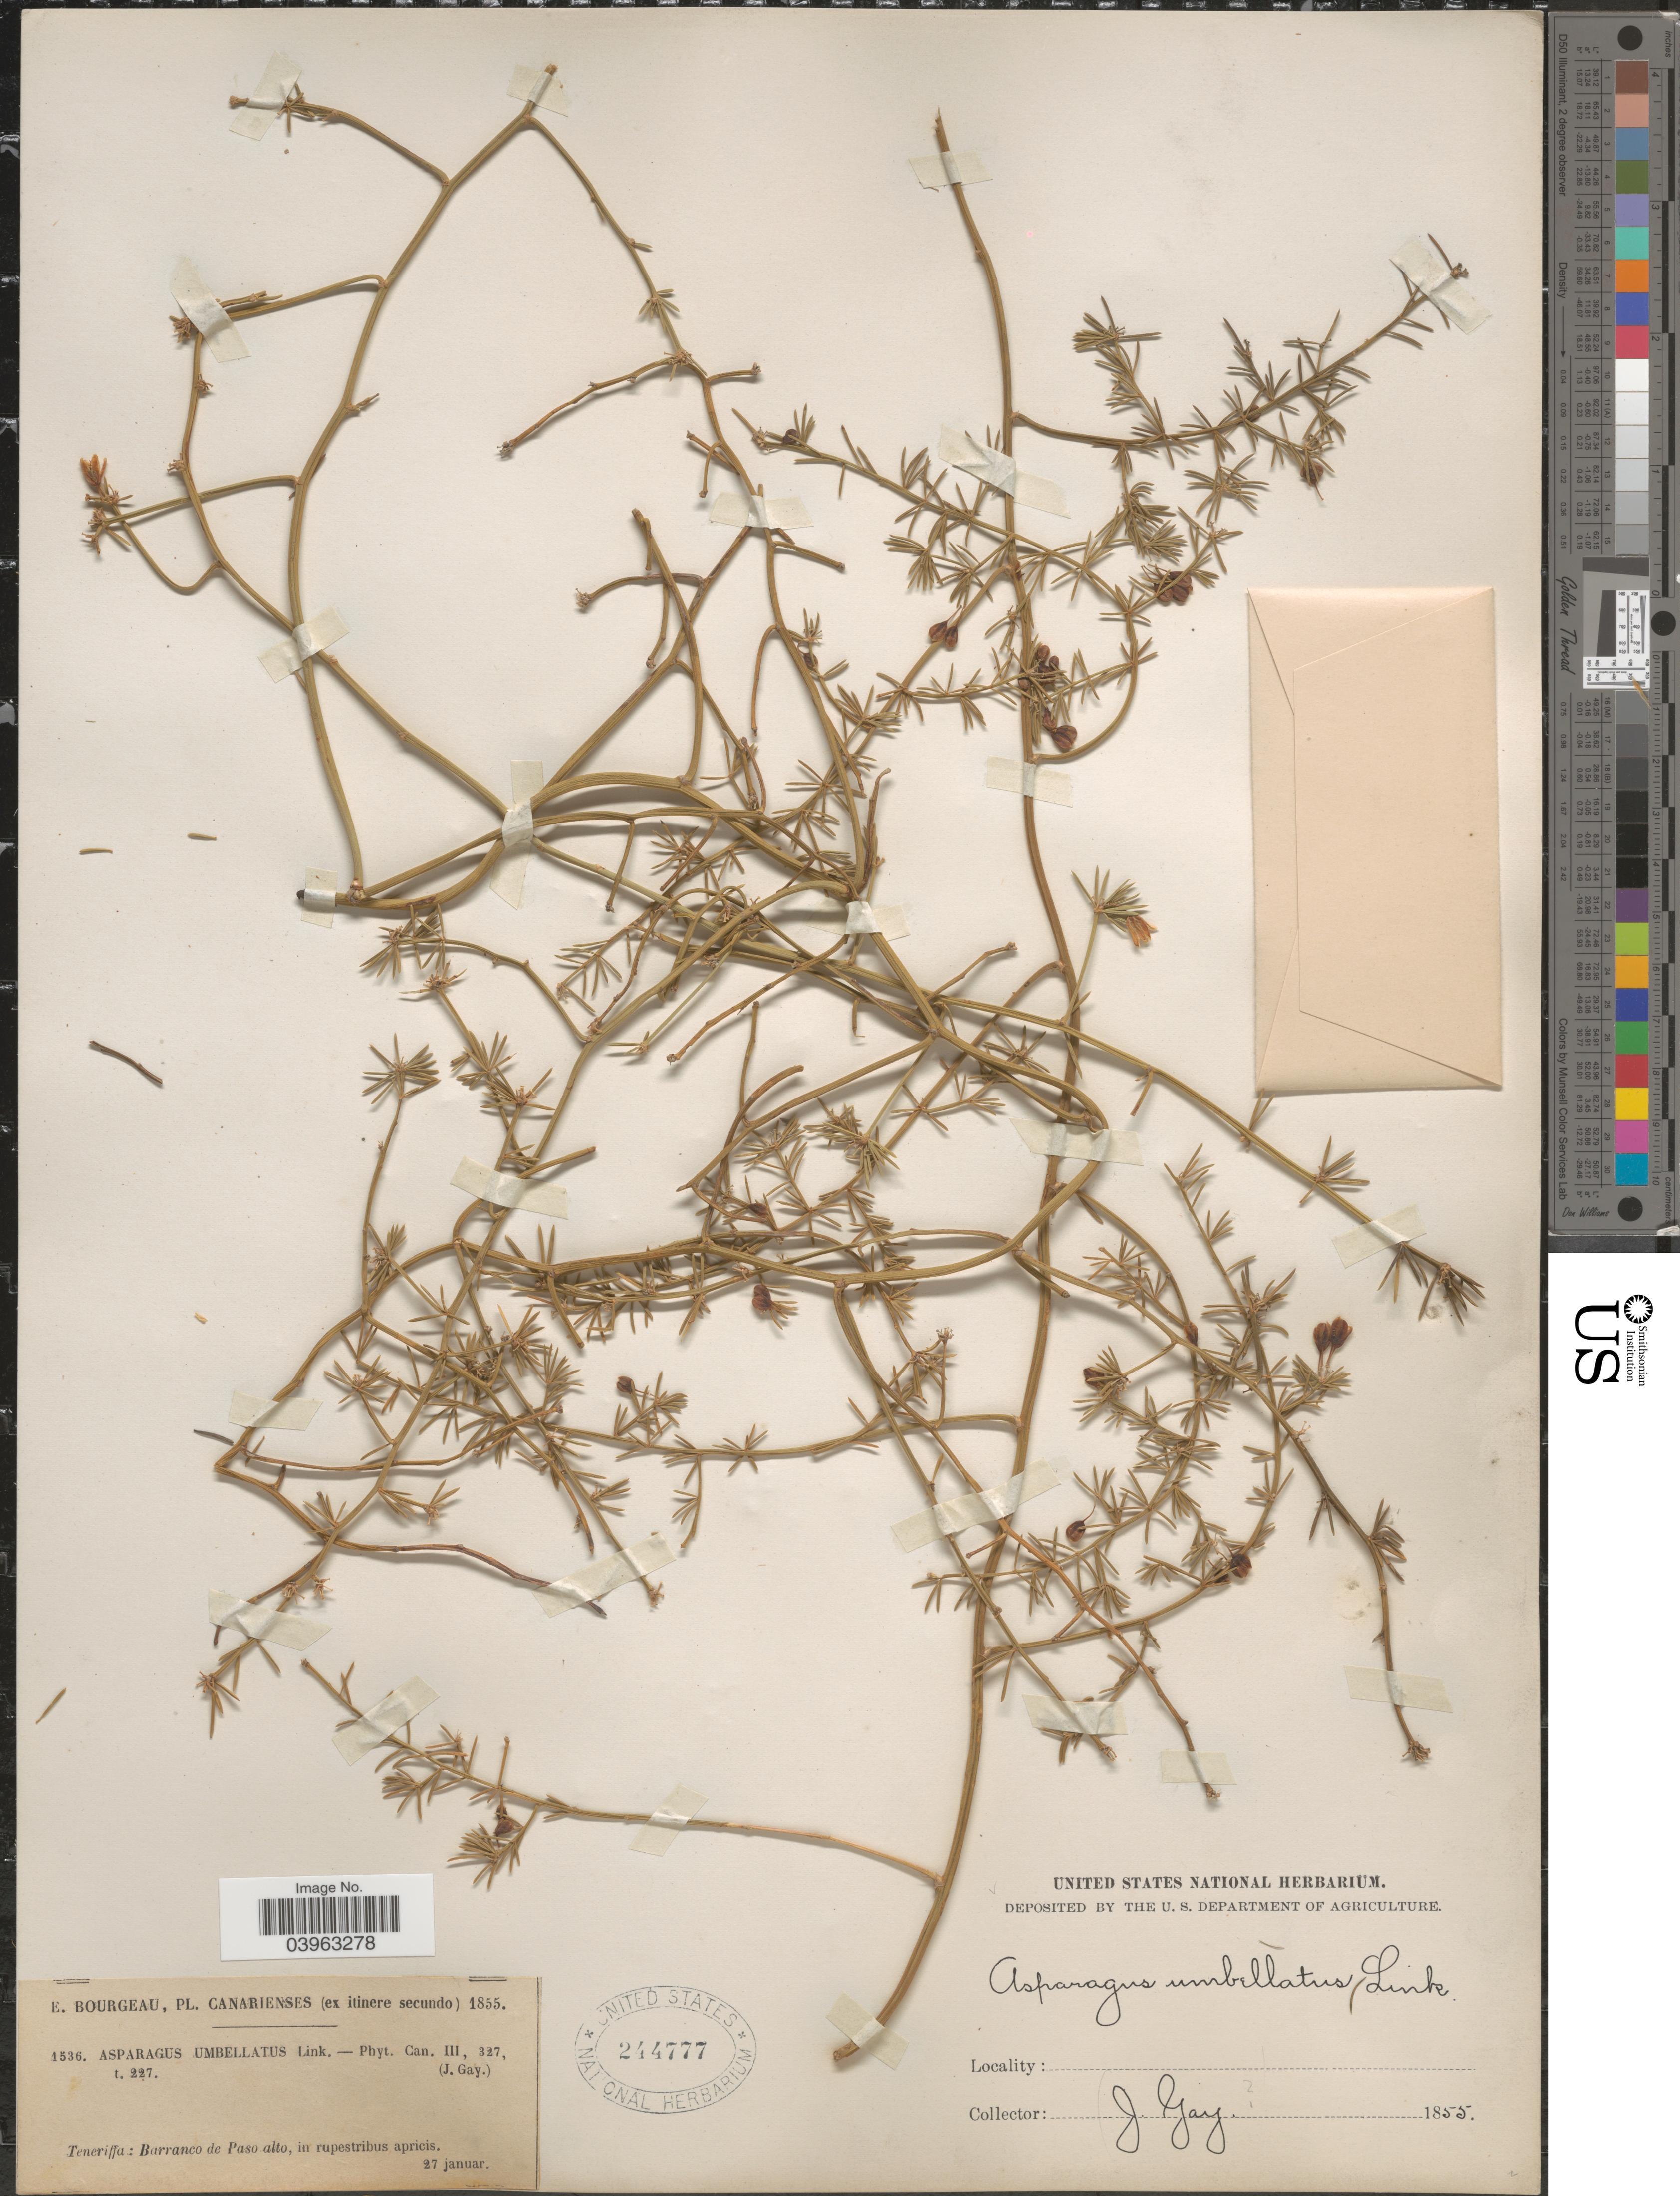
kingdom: Plantae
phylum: Tracheophyta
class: Liliopsida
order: Asparagales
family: Asparagaceae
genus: Asparagus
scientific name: Asparagus umbellatus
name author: Link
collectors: E. Bourgeau & J. Gay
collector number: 1536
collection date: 1855-01-27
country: Spain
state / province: Canarias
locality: Teneriffa: Barranco de Paso alto, in rupestribus apricis.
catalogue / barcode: US 244777